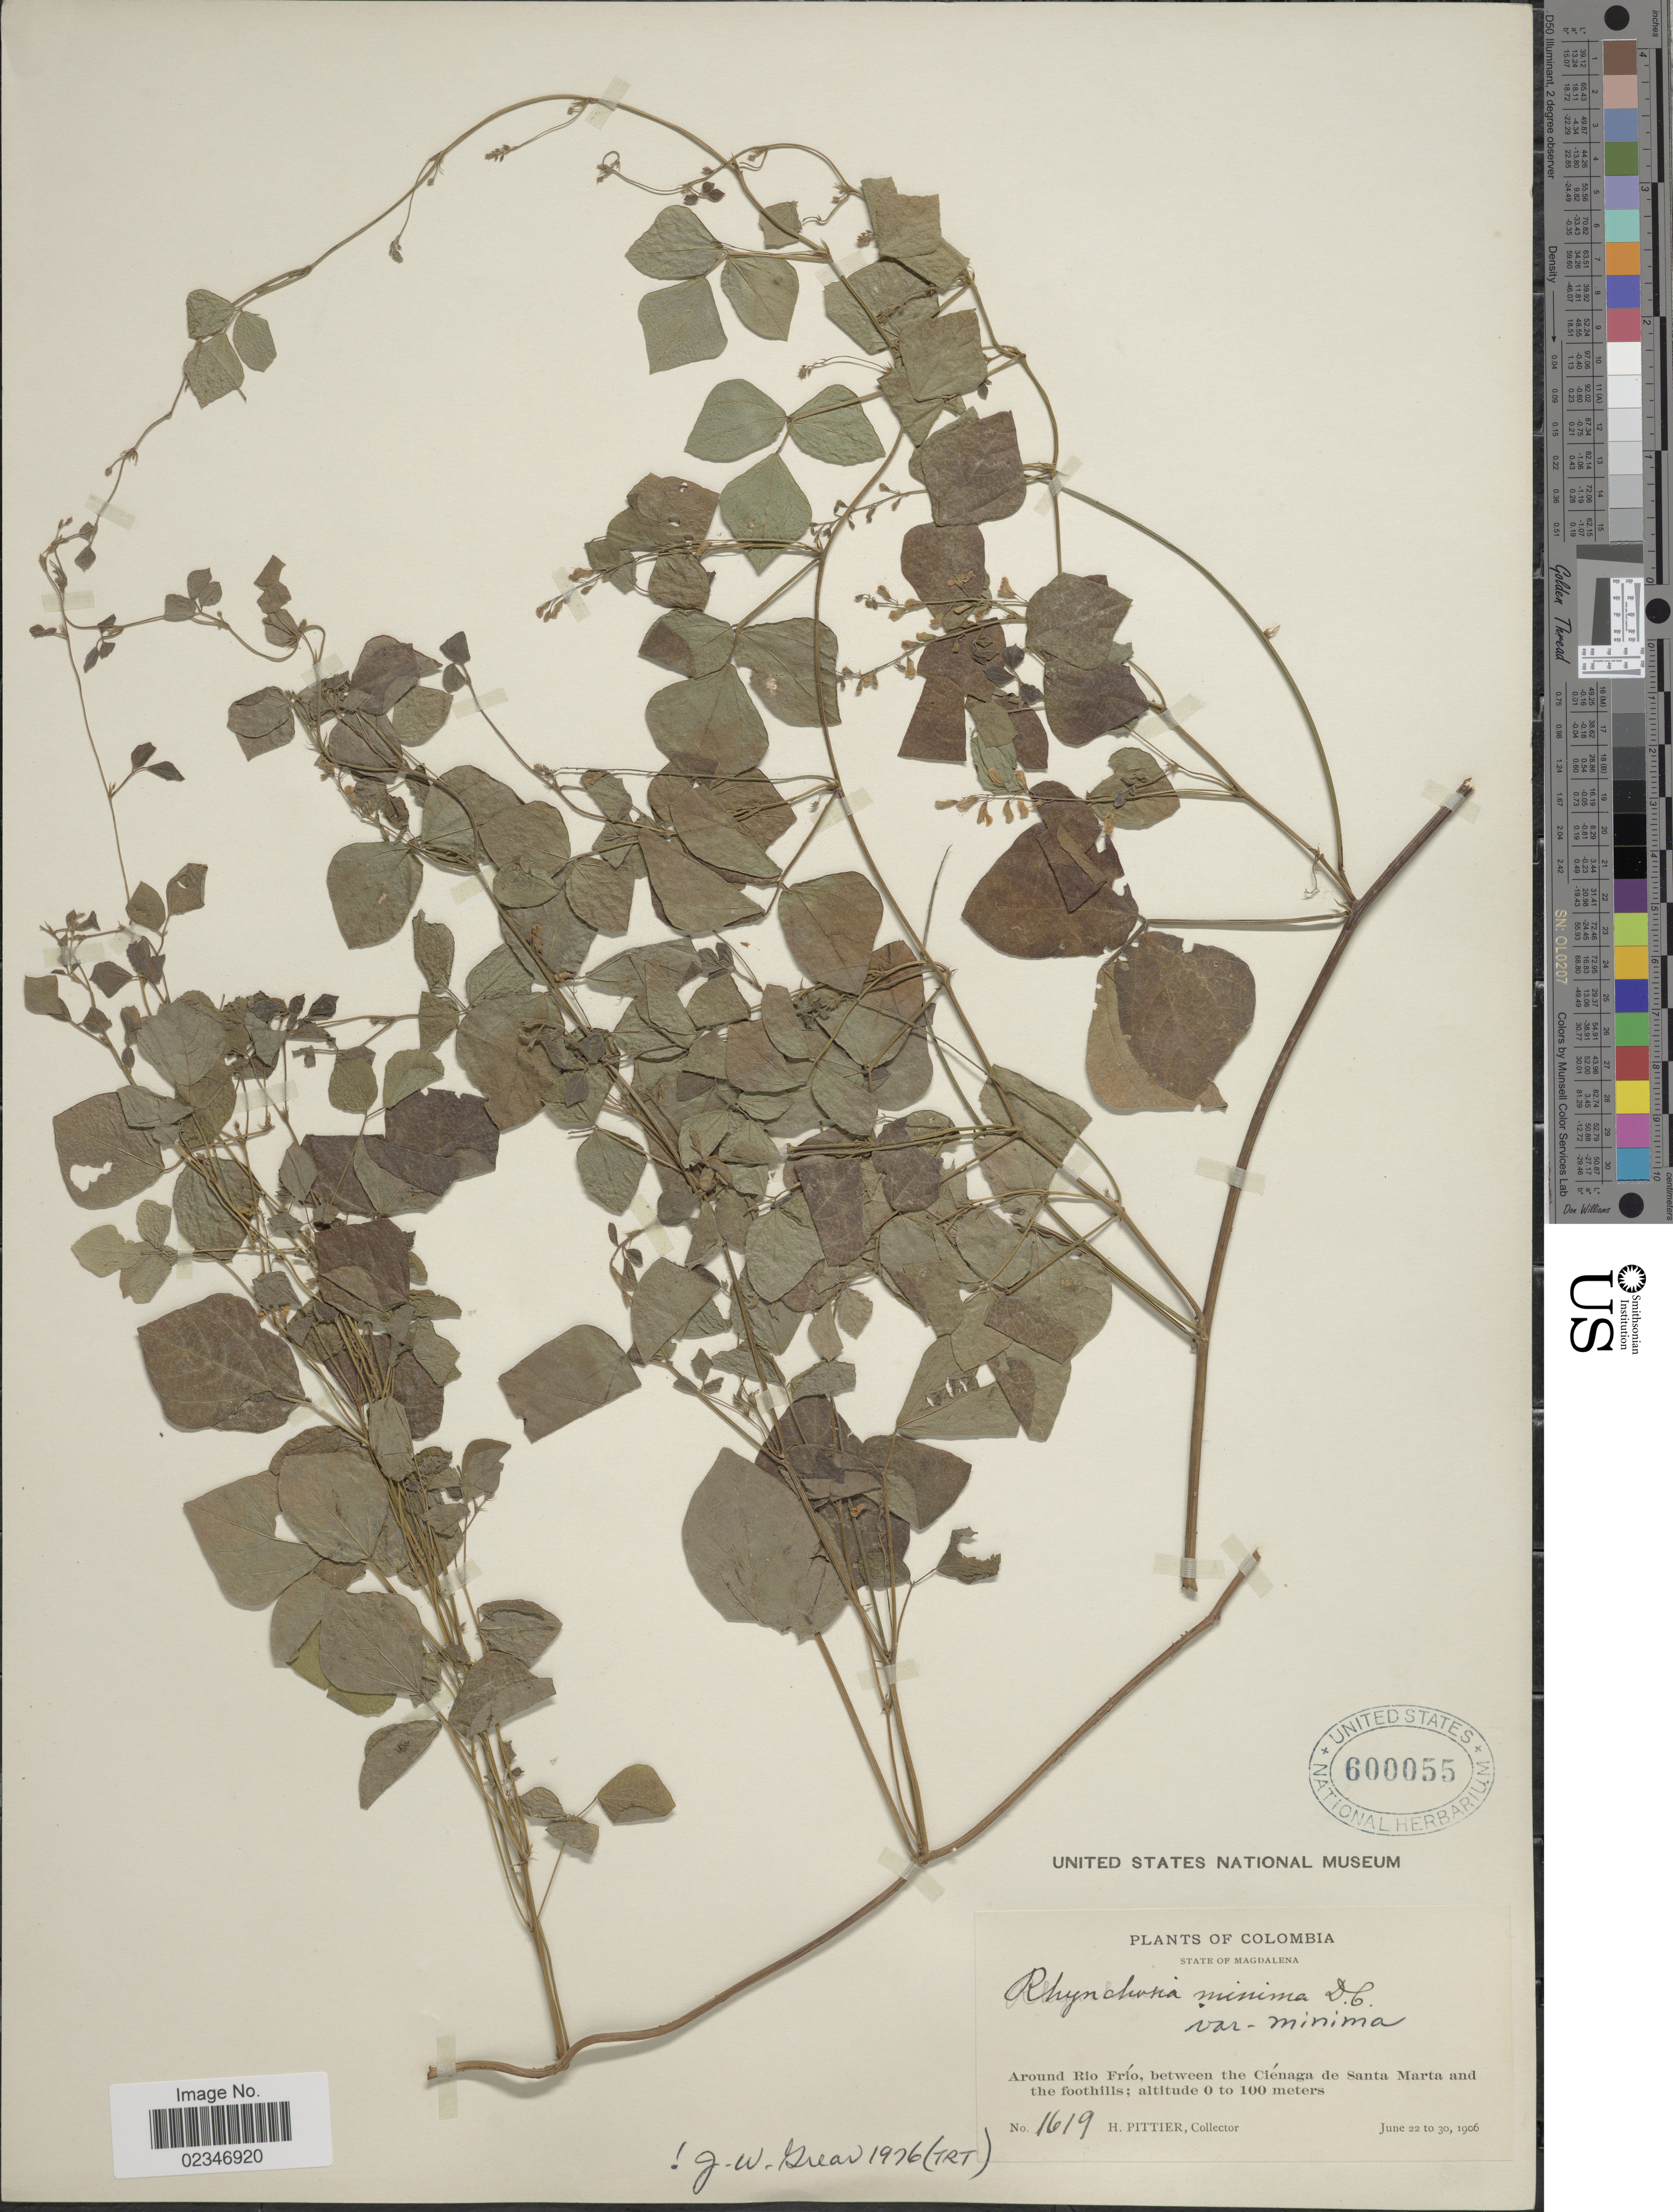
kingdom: Plantae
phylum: Tracheophyta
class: Magnoliopsida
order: Fabales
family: Fabaceae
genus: Rhynchosia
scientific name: Rhynchosia minima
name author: (L.) DC.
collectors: H. F. Pittier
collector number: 1619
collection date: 1906-06-22/1906-06-30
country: Colombia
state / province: Magdalena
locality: Around Rio Frio, between the Cienaga de Santa Marta and the foothills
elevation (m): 0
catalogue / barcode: US 600055